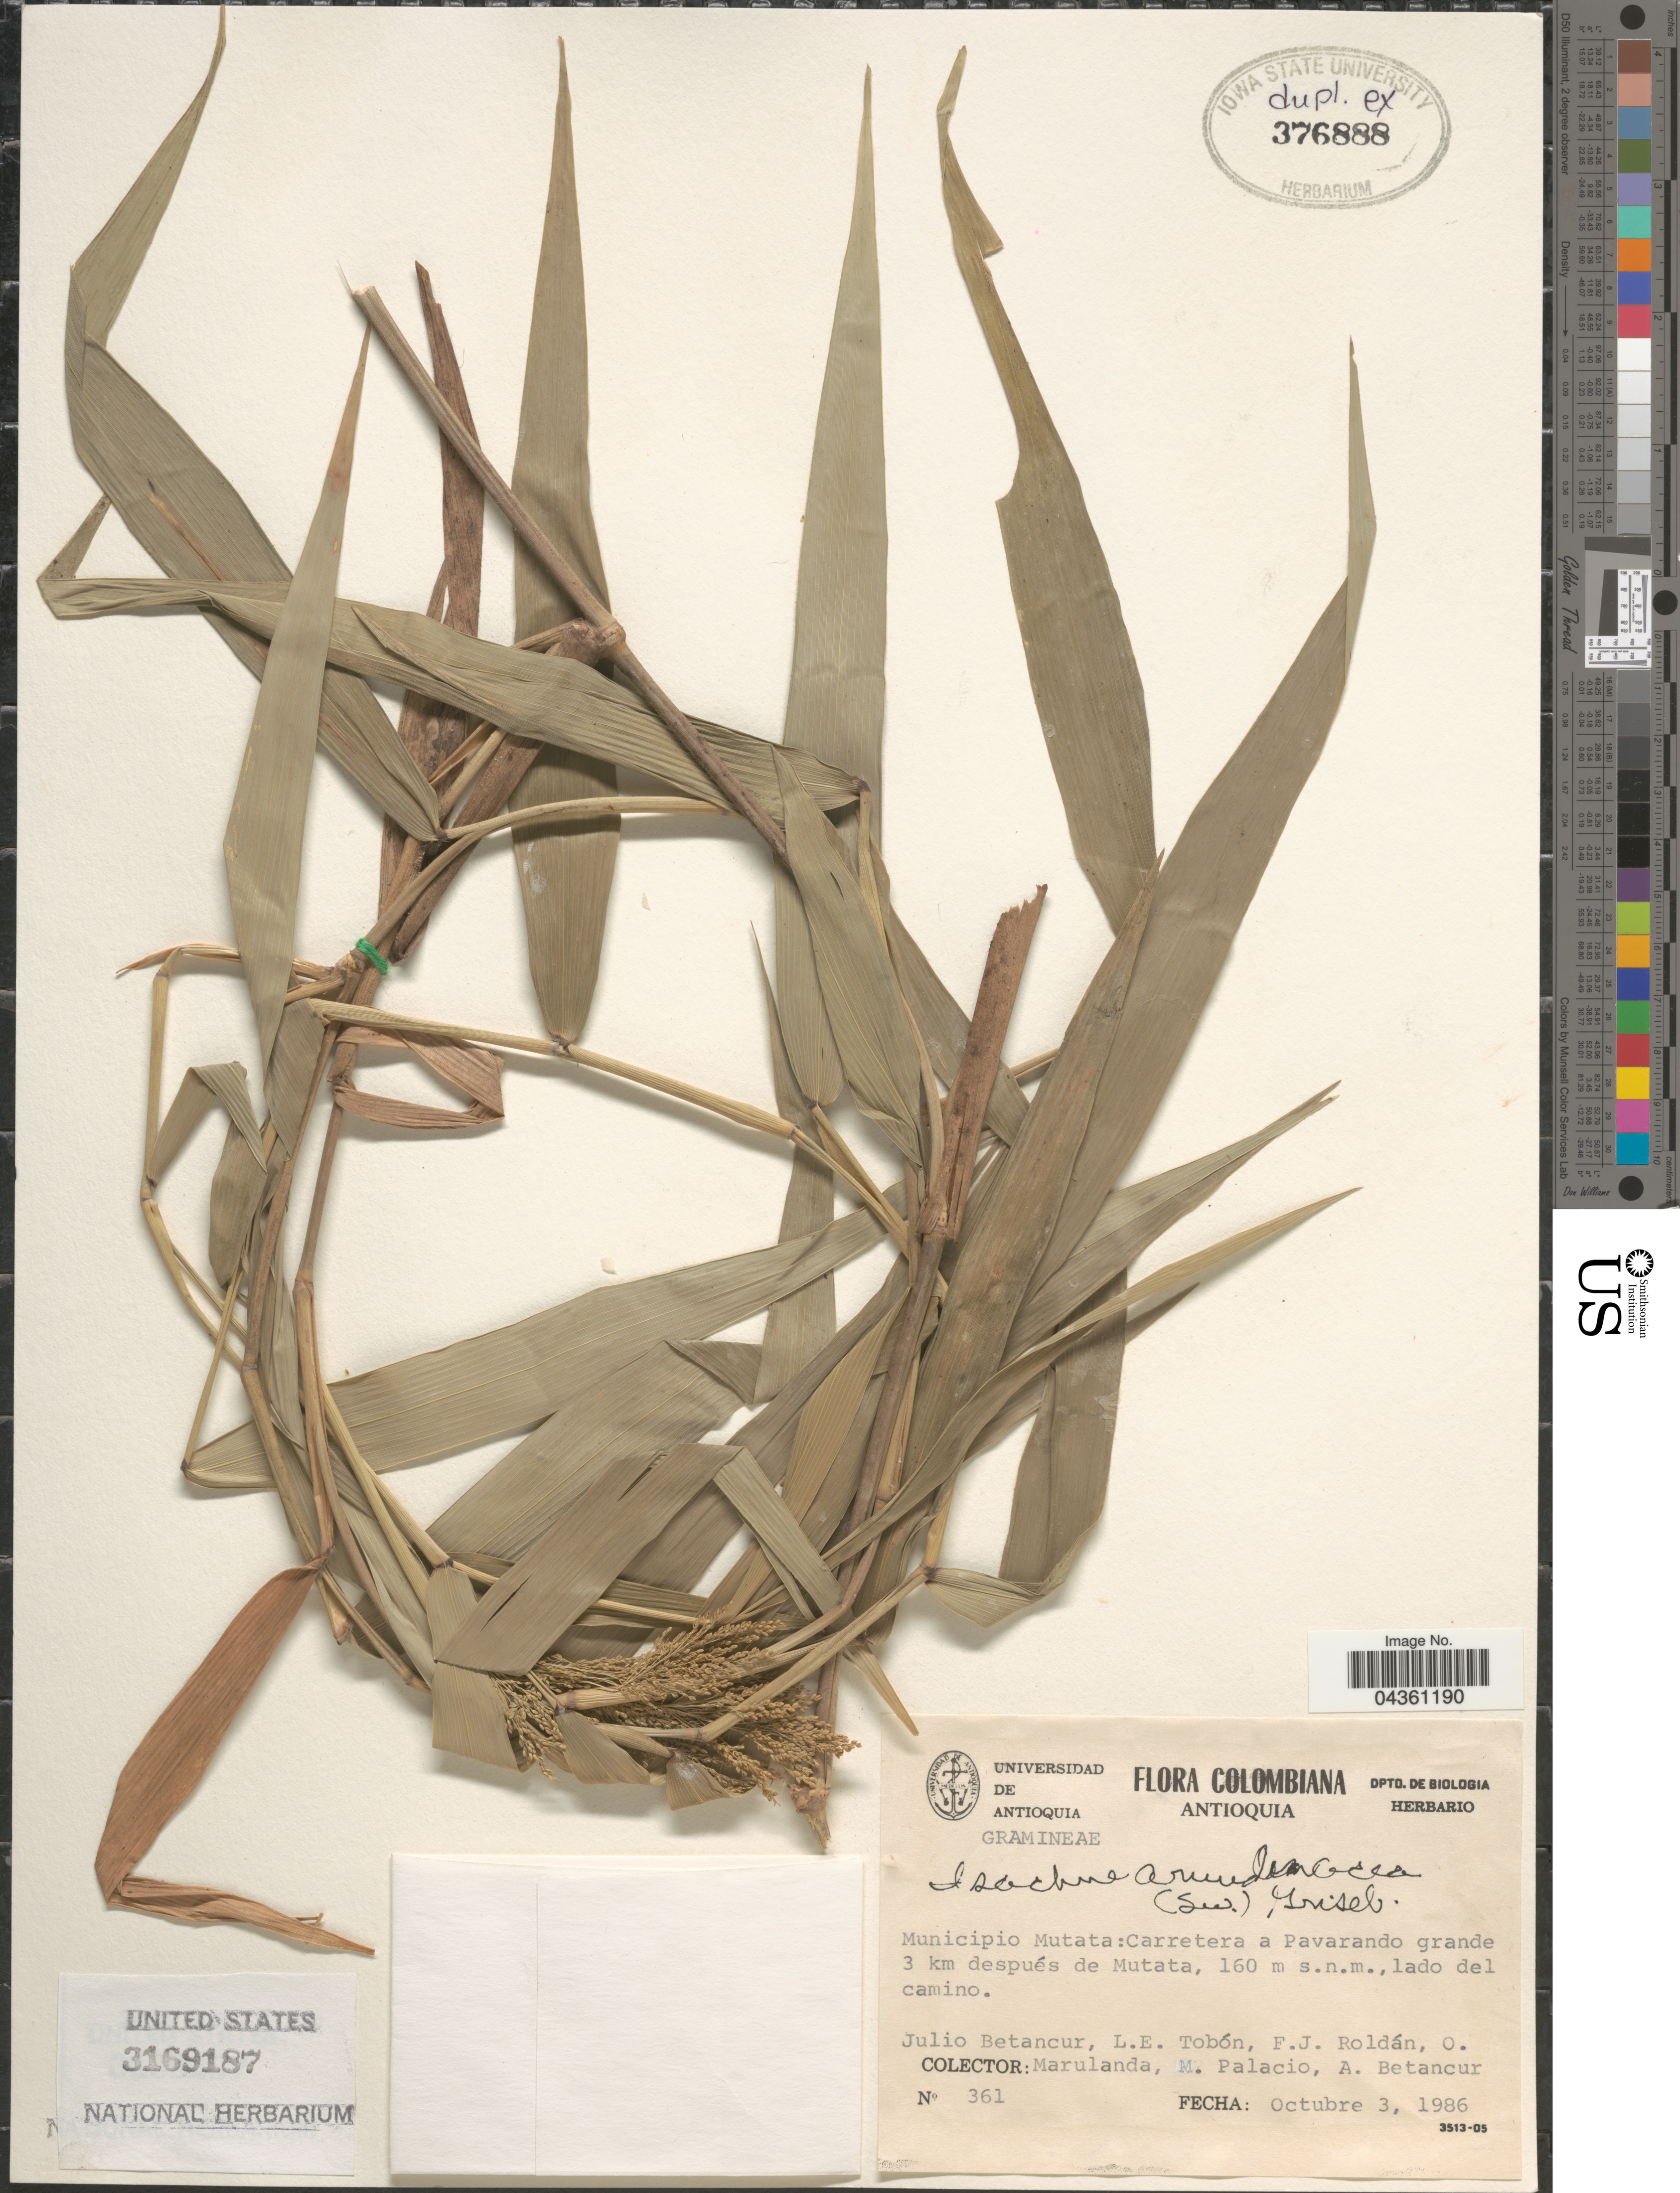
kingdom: Plantae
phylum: Tracheophyta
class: Liliopsida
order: Poales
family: Poaceae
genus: Isachne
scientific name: Isachne arundinacea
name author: (Sw.) Griseb.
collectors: J. Betancur, L. Tobón, F. J. Roldán, O. Marulanda & et al.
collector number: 361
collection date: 1986-10-03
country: Colombia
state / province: Antioquia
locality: Municipio Mutata: Carretera a Pavarando grande 3 km después de Mutata, lado del camino.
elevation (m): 160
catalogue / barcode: US 3169187